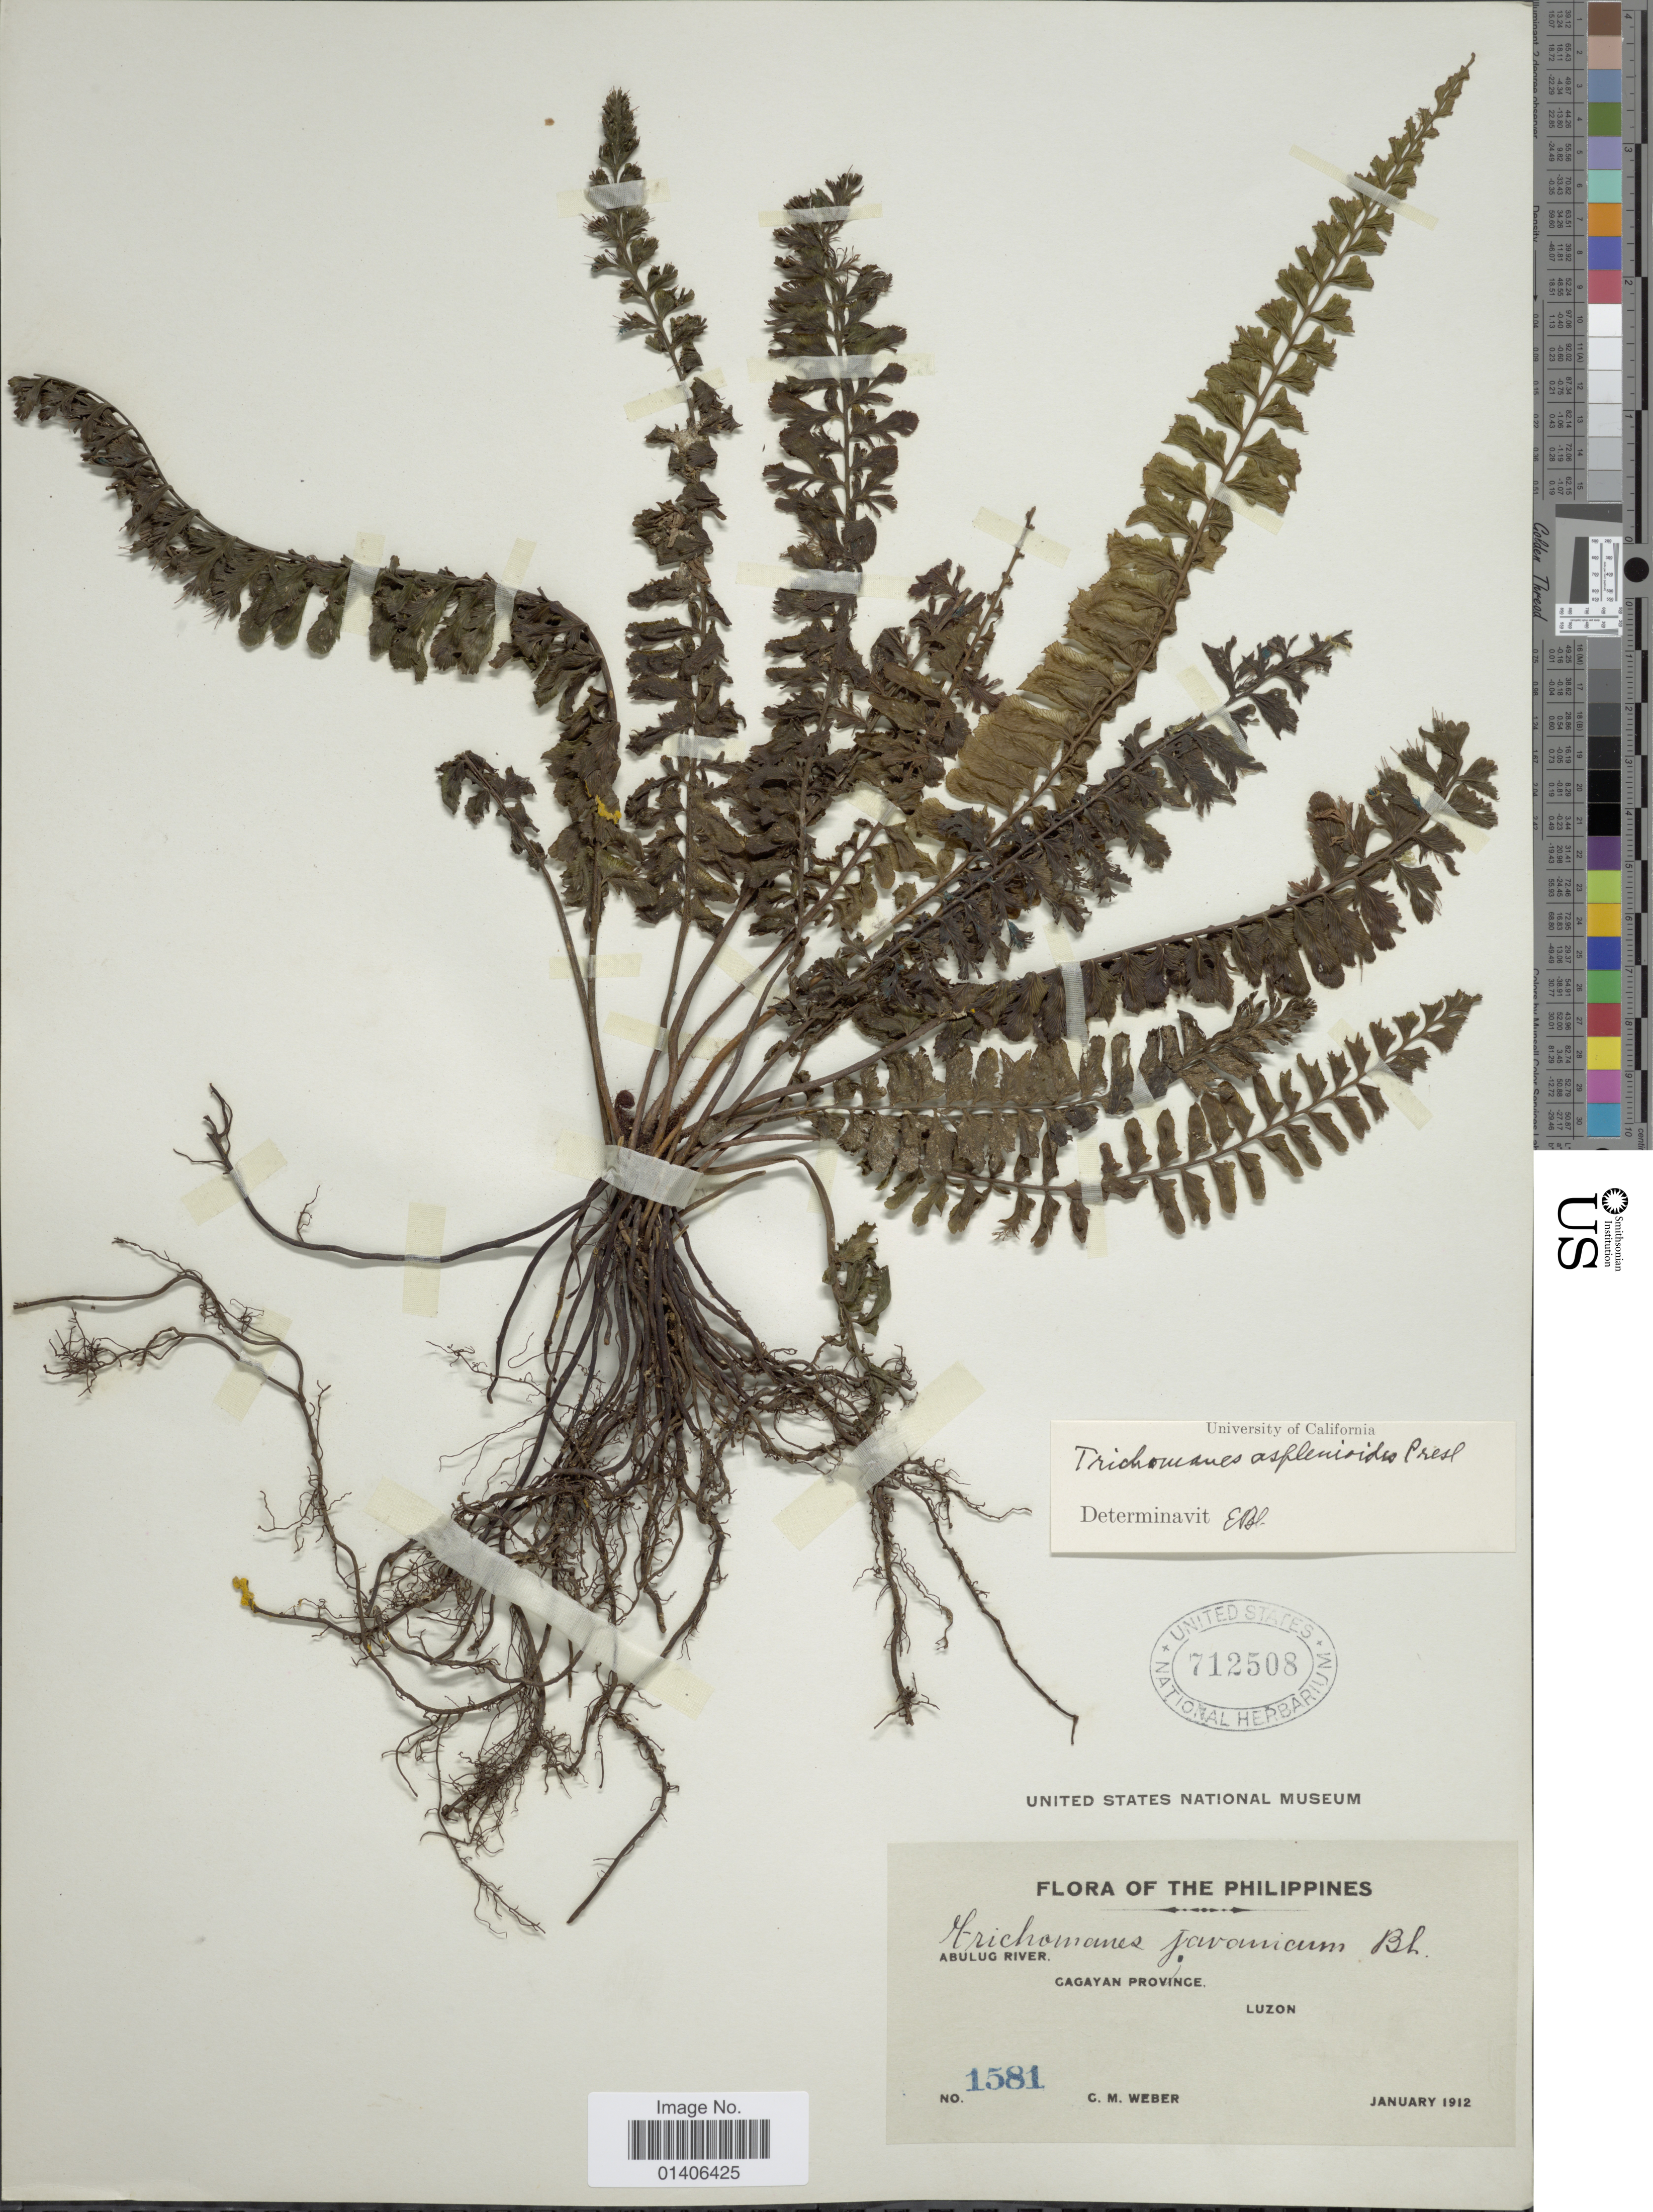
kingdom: Plantae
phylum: Tracheophyta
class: Polypodiopsida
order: Hymenophyllales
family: Hymenophyllaceae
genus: Cephalomanes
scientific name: Cephalomanes javanicum var. asplenoides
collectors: C. M. Weber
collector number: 1581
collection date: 1912-01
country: Philippines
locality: Abulug River, Cagayan Province, Luzon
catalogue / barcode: US 712508